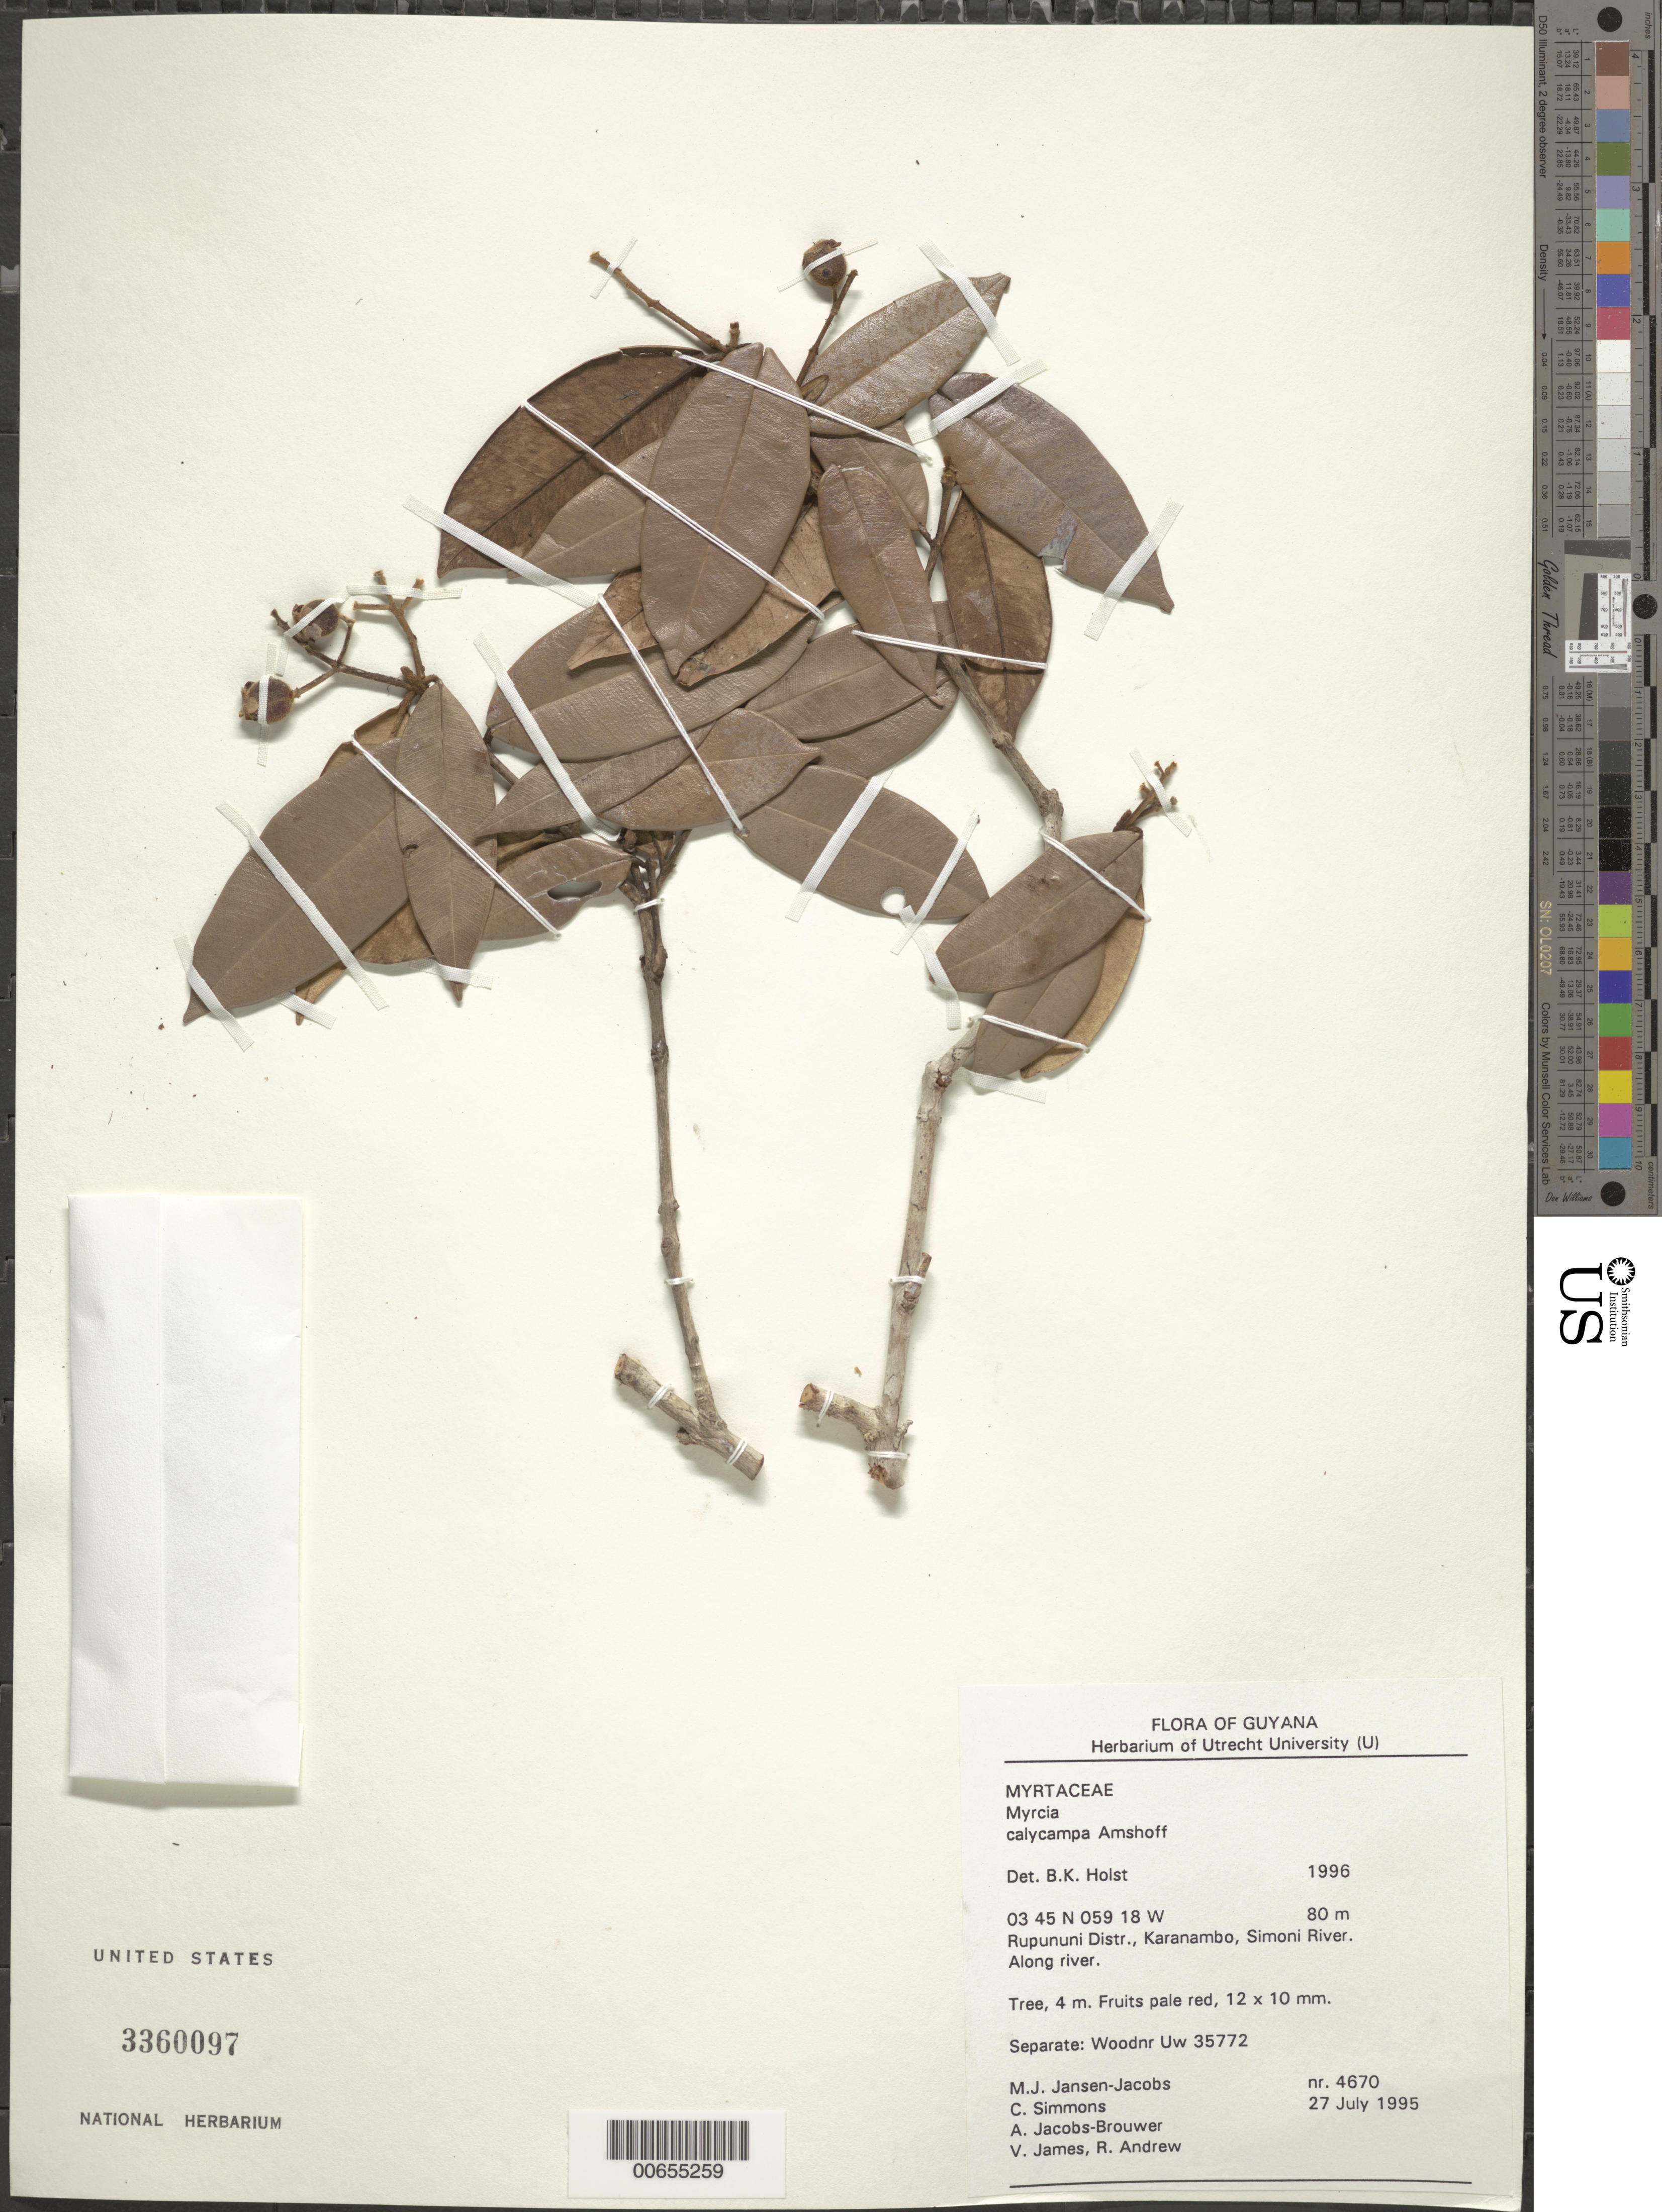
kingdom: Plantae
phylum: Tracheophyta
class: Magnoliopsida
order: Myrtales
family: Myrtaceae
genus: Myrcia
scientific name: Myrcia calycampa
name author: Amshoff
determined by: Holst, Bruce K.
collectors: M. J. Jansen-Jacobs, C. Simons, A. Jacobs-Brouwer, V. James & R. Andrew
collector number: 4670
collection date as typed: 27-Jul-85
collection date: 1985-07-27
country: Guyana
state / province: U. Takutu-U. Essequibo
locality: Karanambo, Rupununi River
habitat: Along river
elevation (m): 80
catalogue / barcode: US 3360097